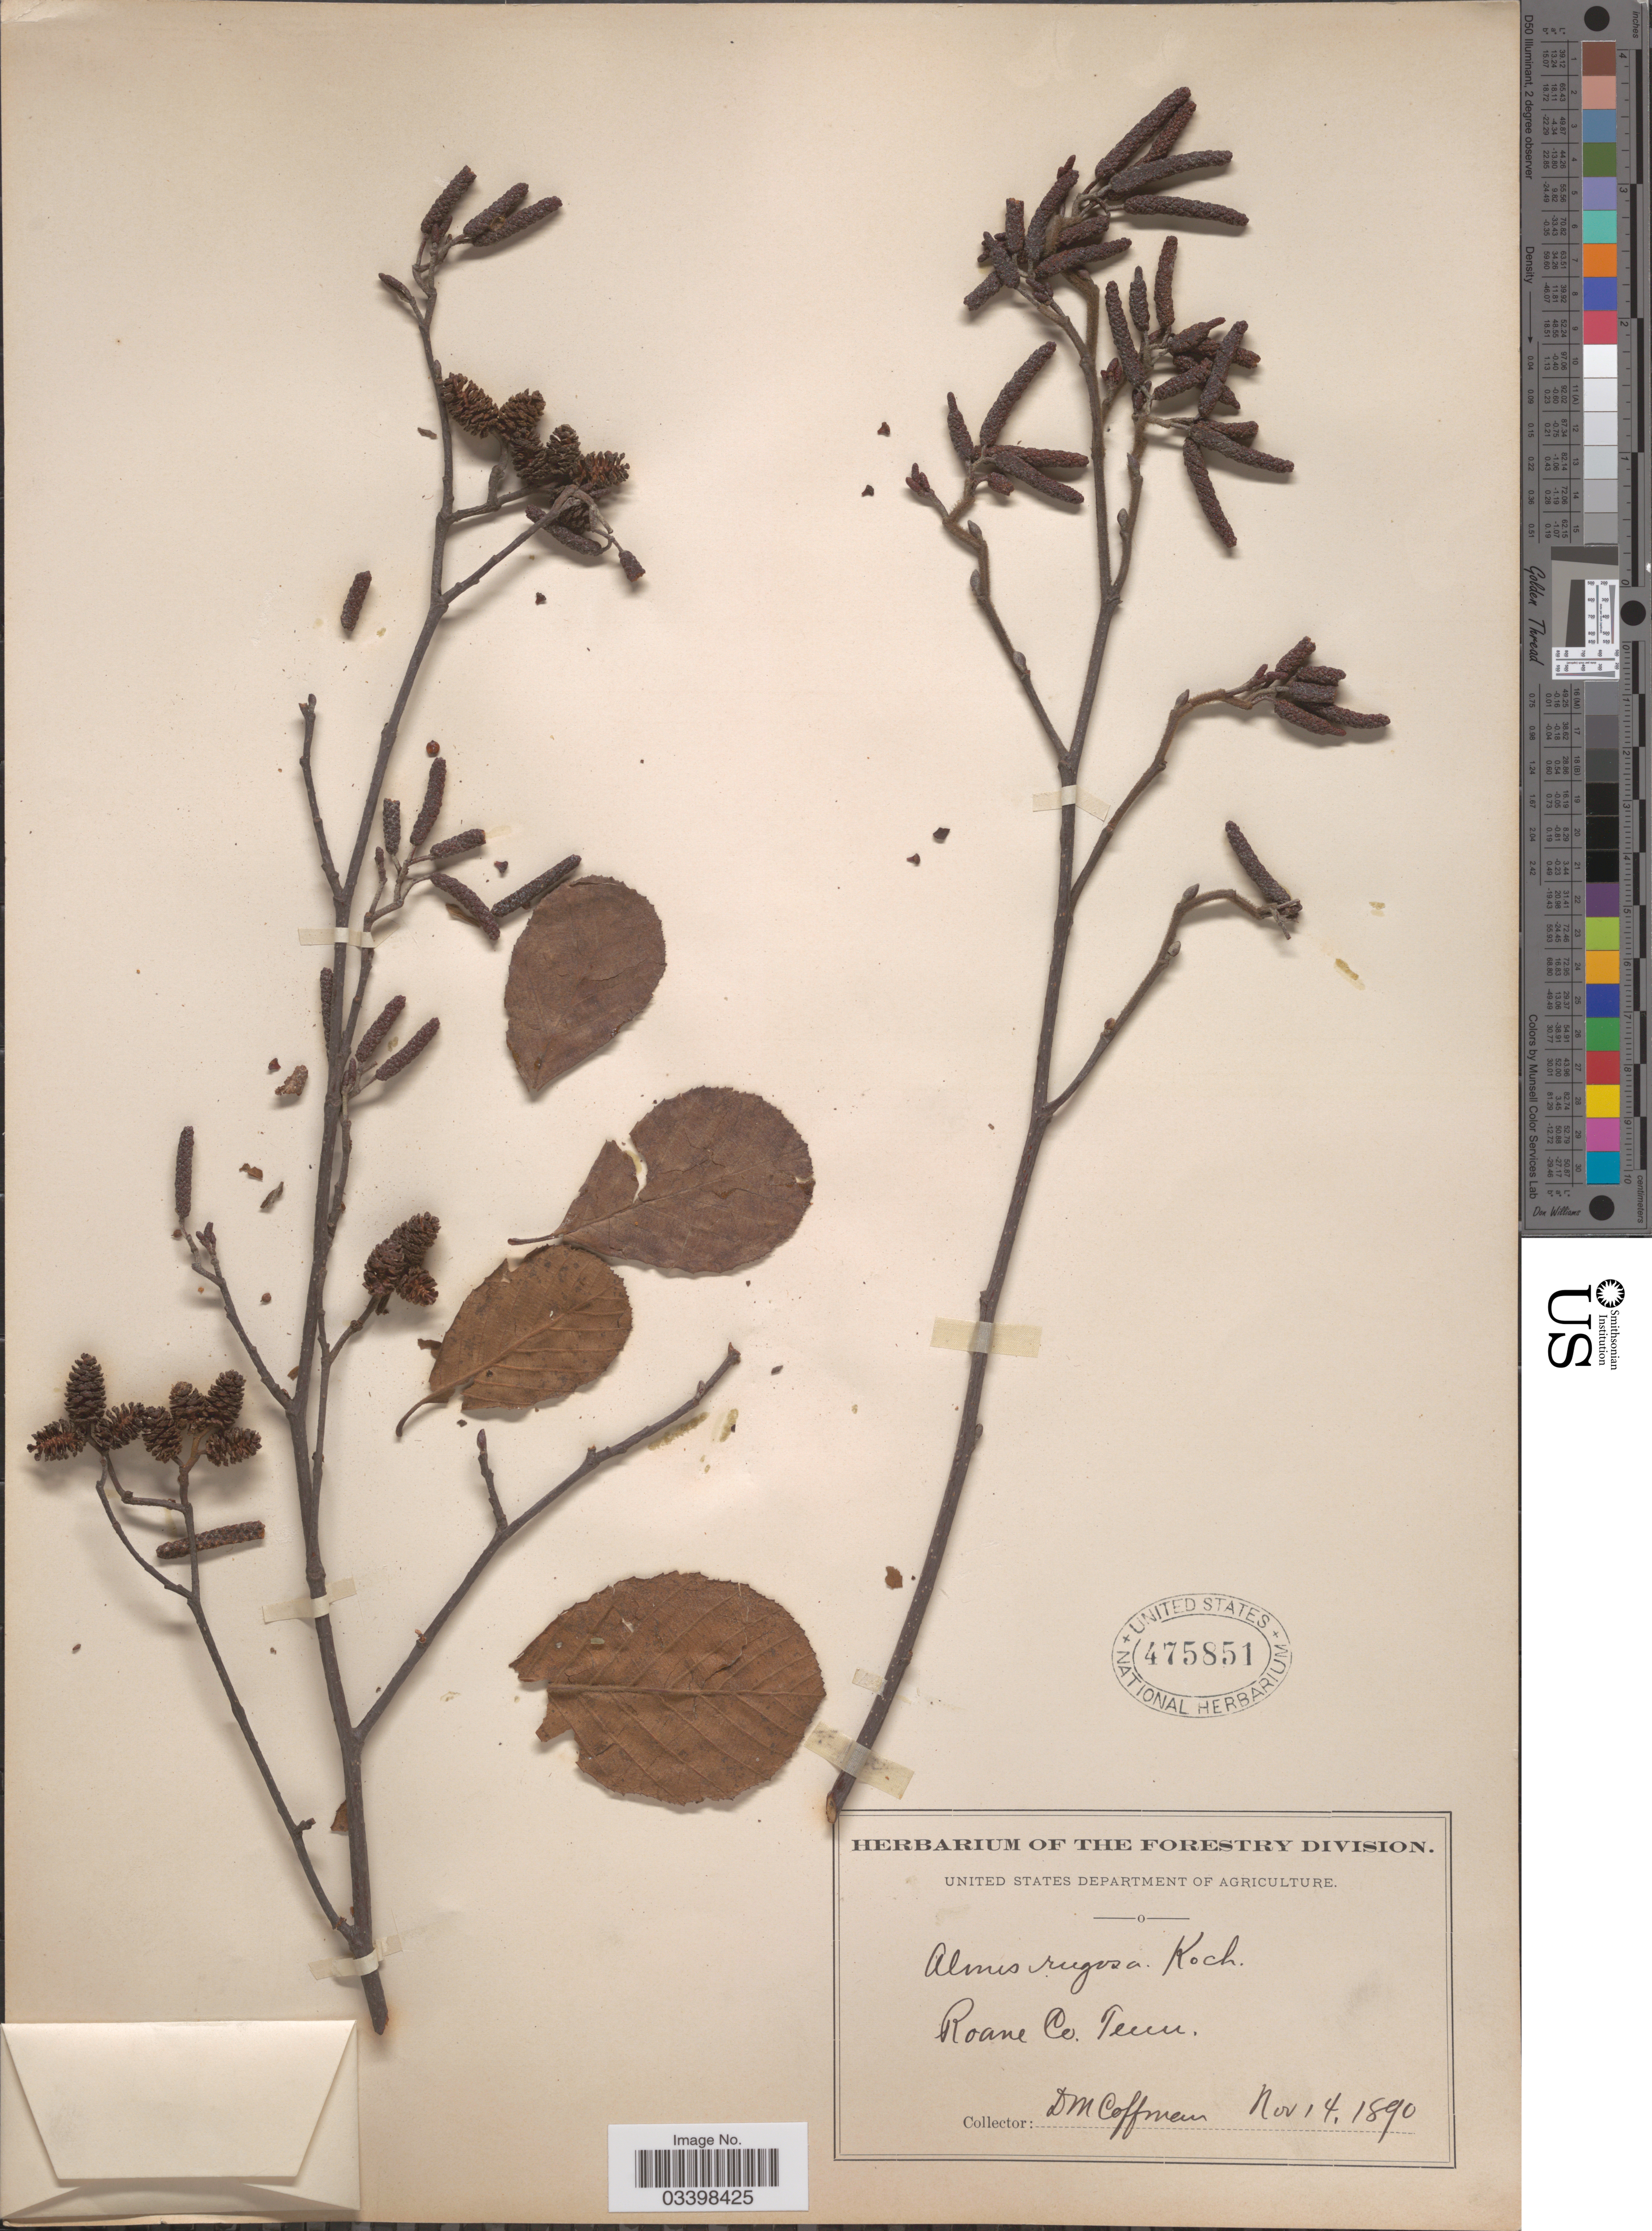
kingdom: Plantae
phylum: Tracheophyta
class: Magnoliopsida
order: Fagales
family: Betulaceae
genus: Alnus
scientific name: Alnus serrulata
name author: (Aiton) Willd.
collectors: D. M. Coffman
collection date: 1890-11-14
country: United States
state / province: Tennessee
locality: Roane Co.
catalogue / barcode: US 475851